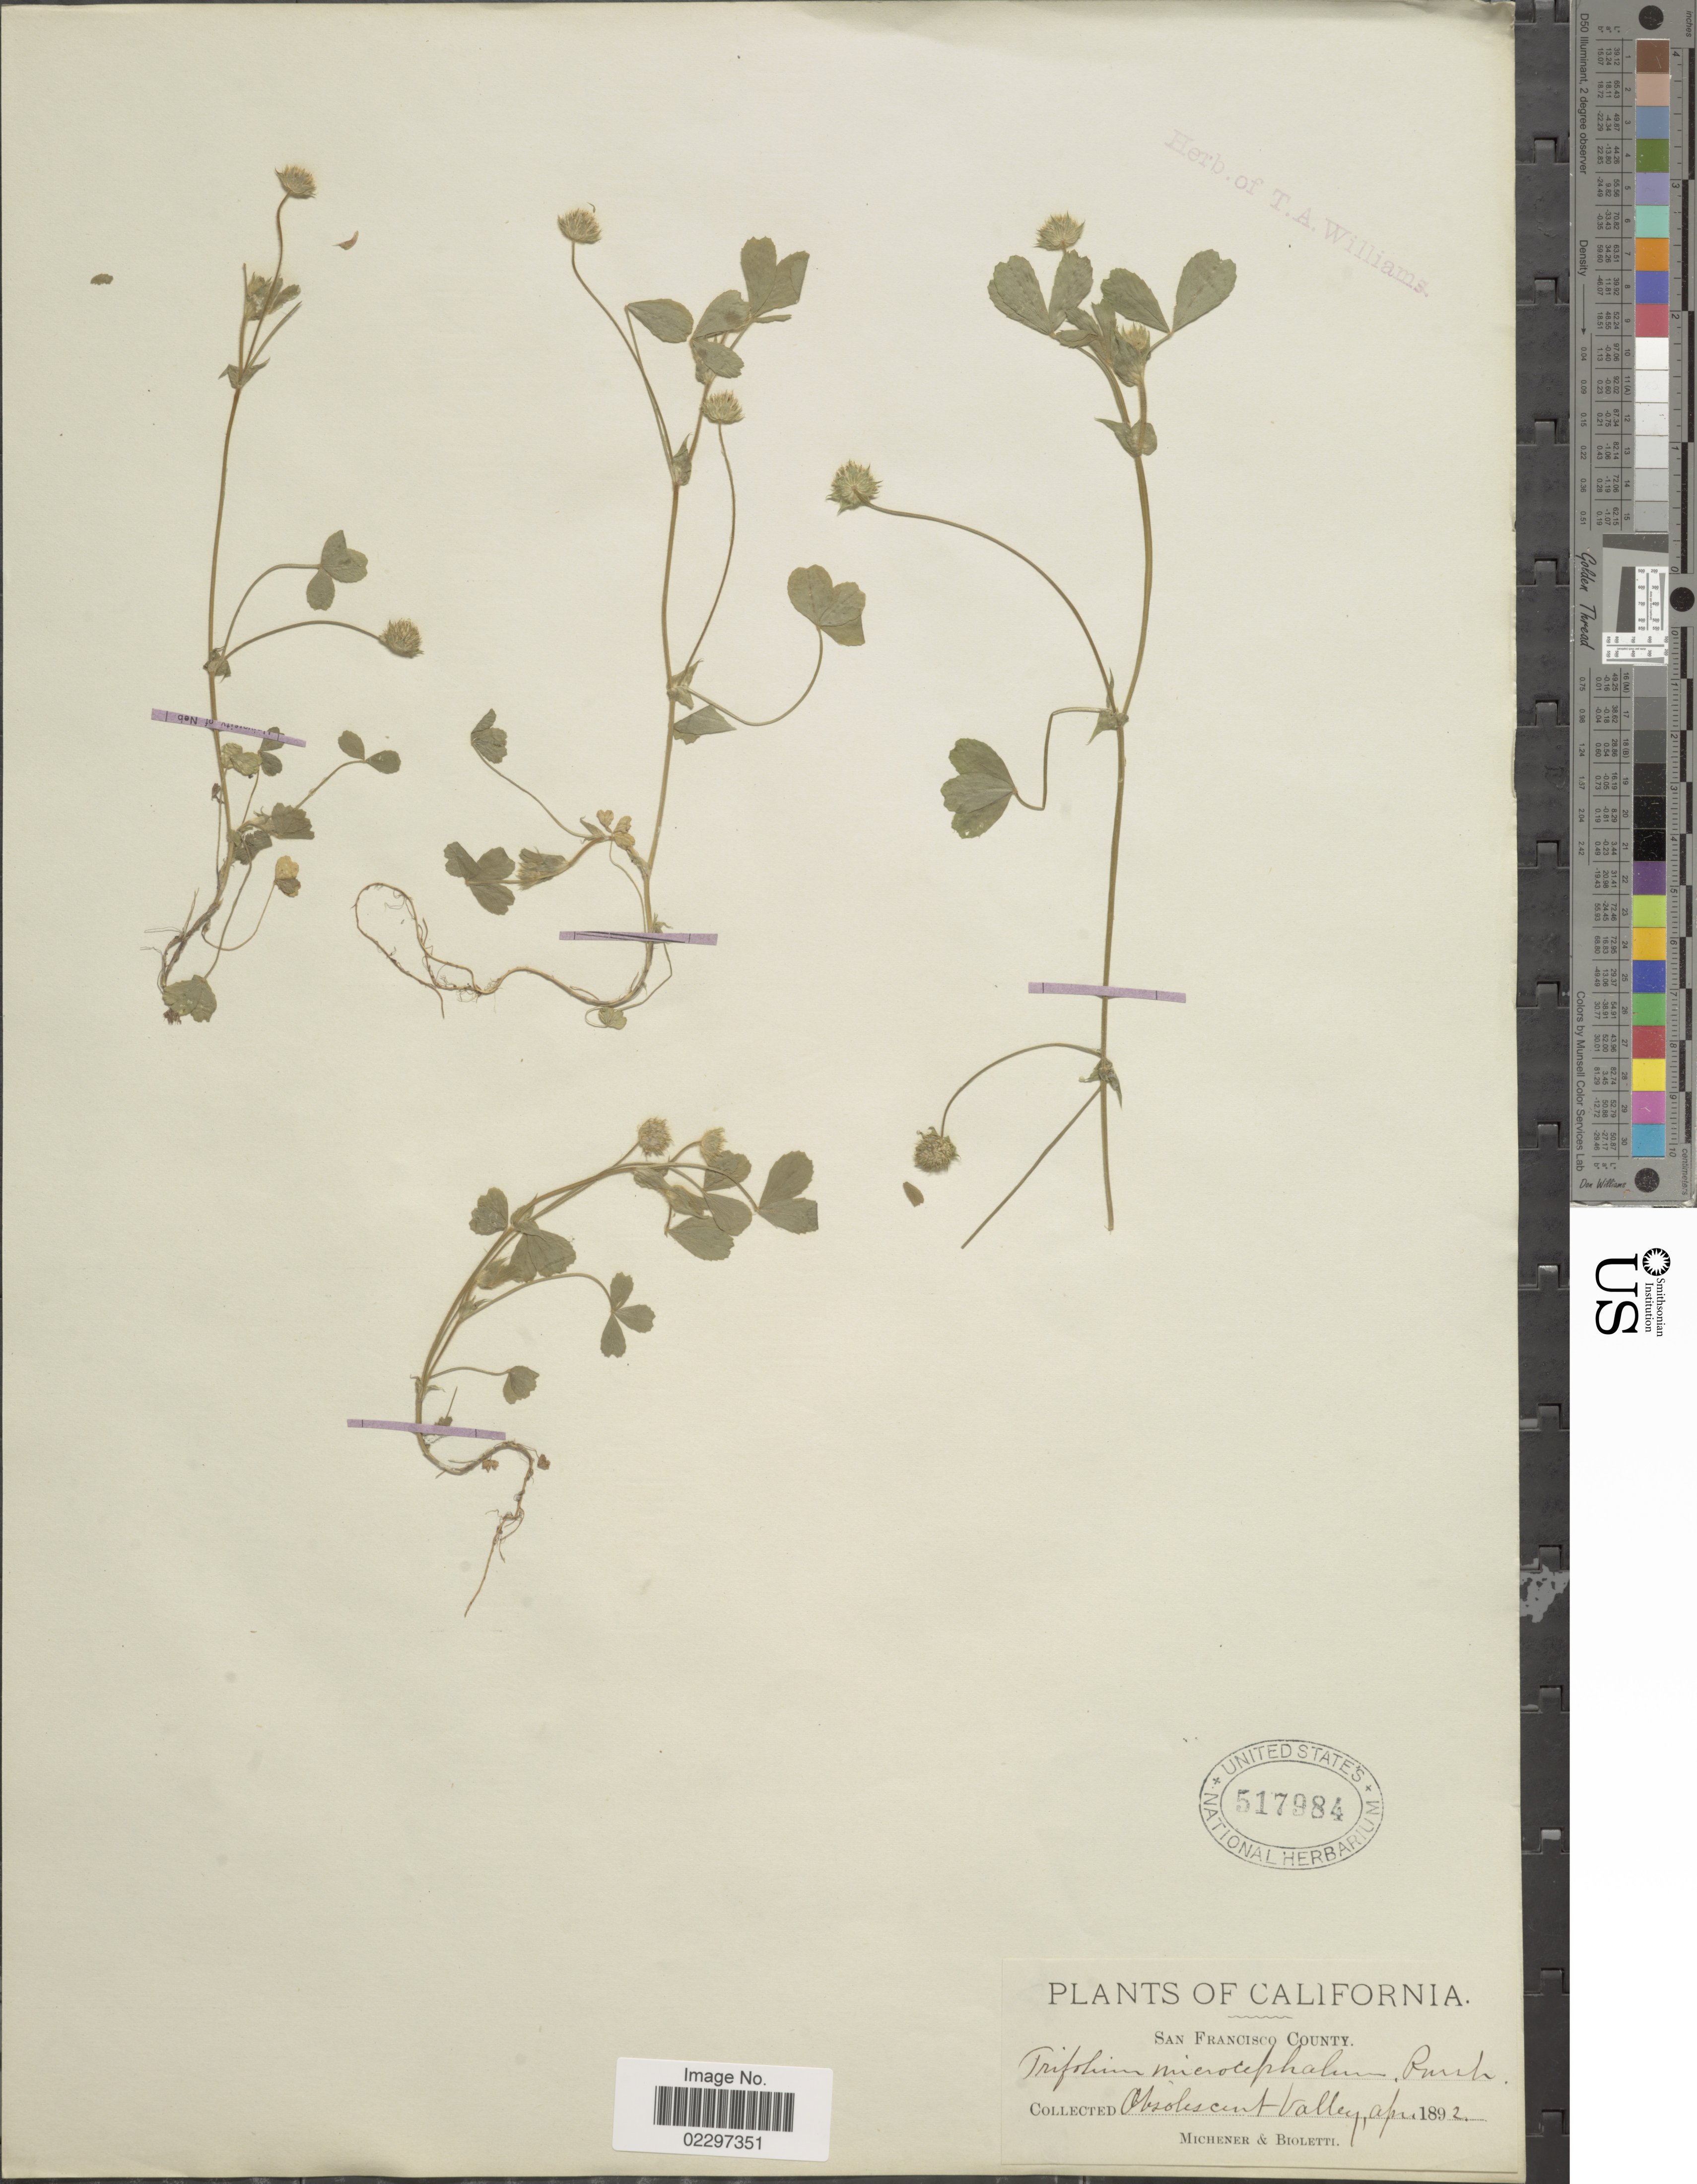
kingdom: Plantae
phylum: Tracheophyta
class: Magnoliopsida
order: Fabales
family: Fabaceae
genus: Trifolium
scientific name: Trifolium microcephalum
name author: Pursh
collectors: -. Michener & -- Bioletti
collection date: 1892-04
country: United States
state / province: California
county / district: San Francisco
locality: San Francisco County. Obsolescent Valley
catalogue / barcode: US 517984